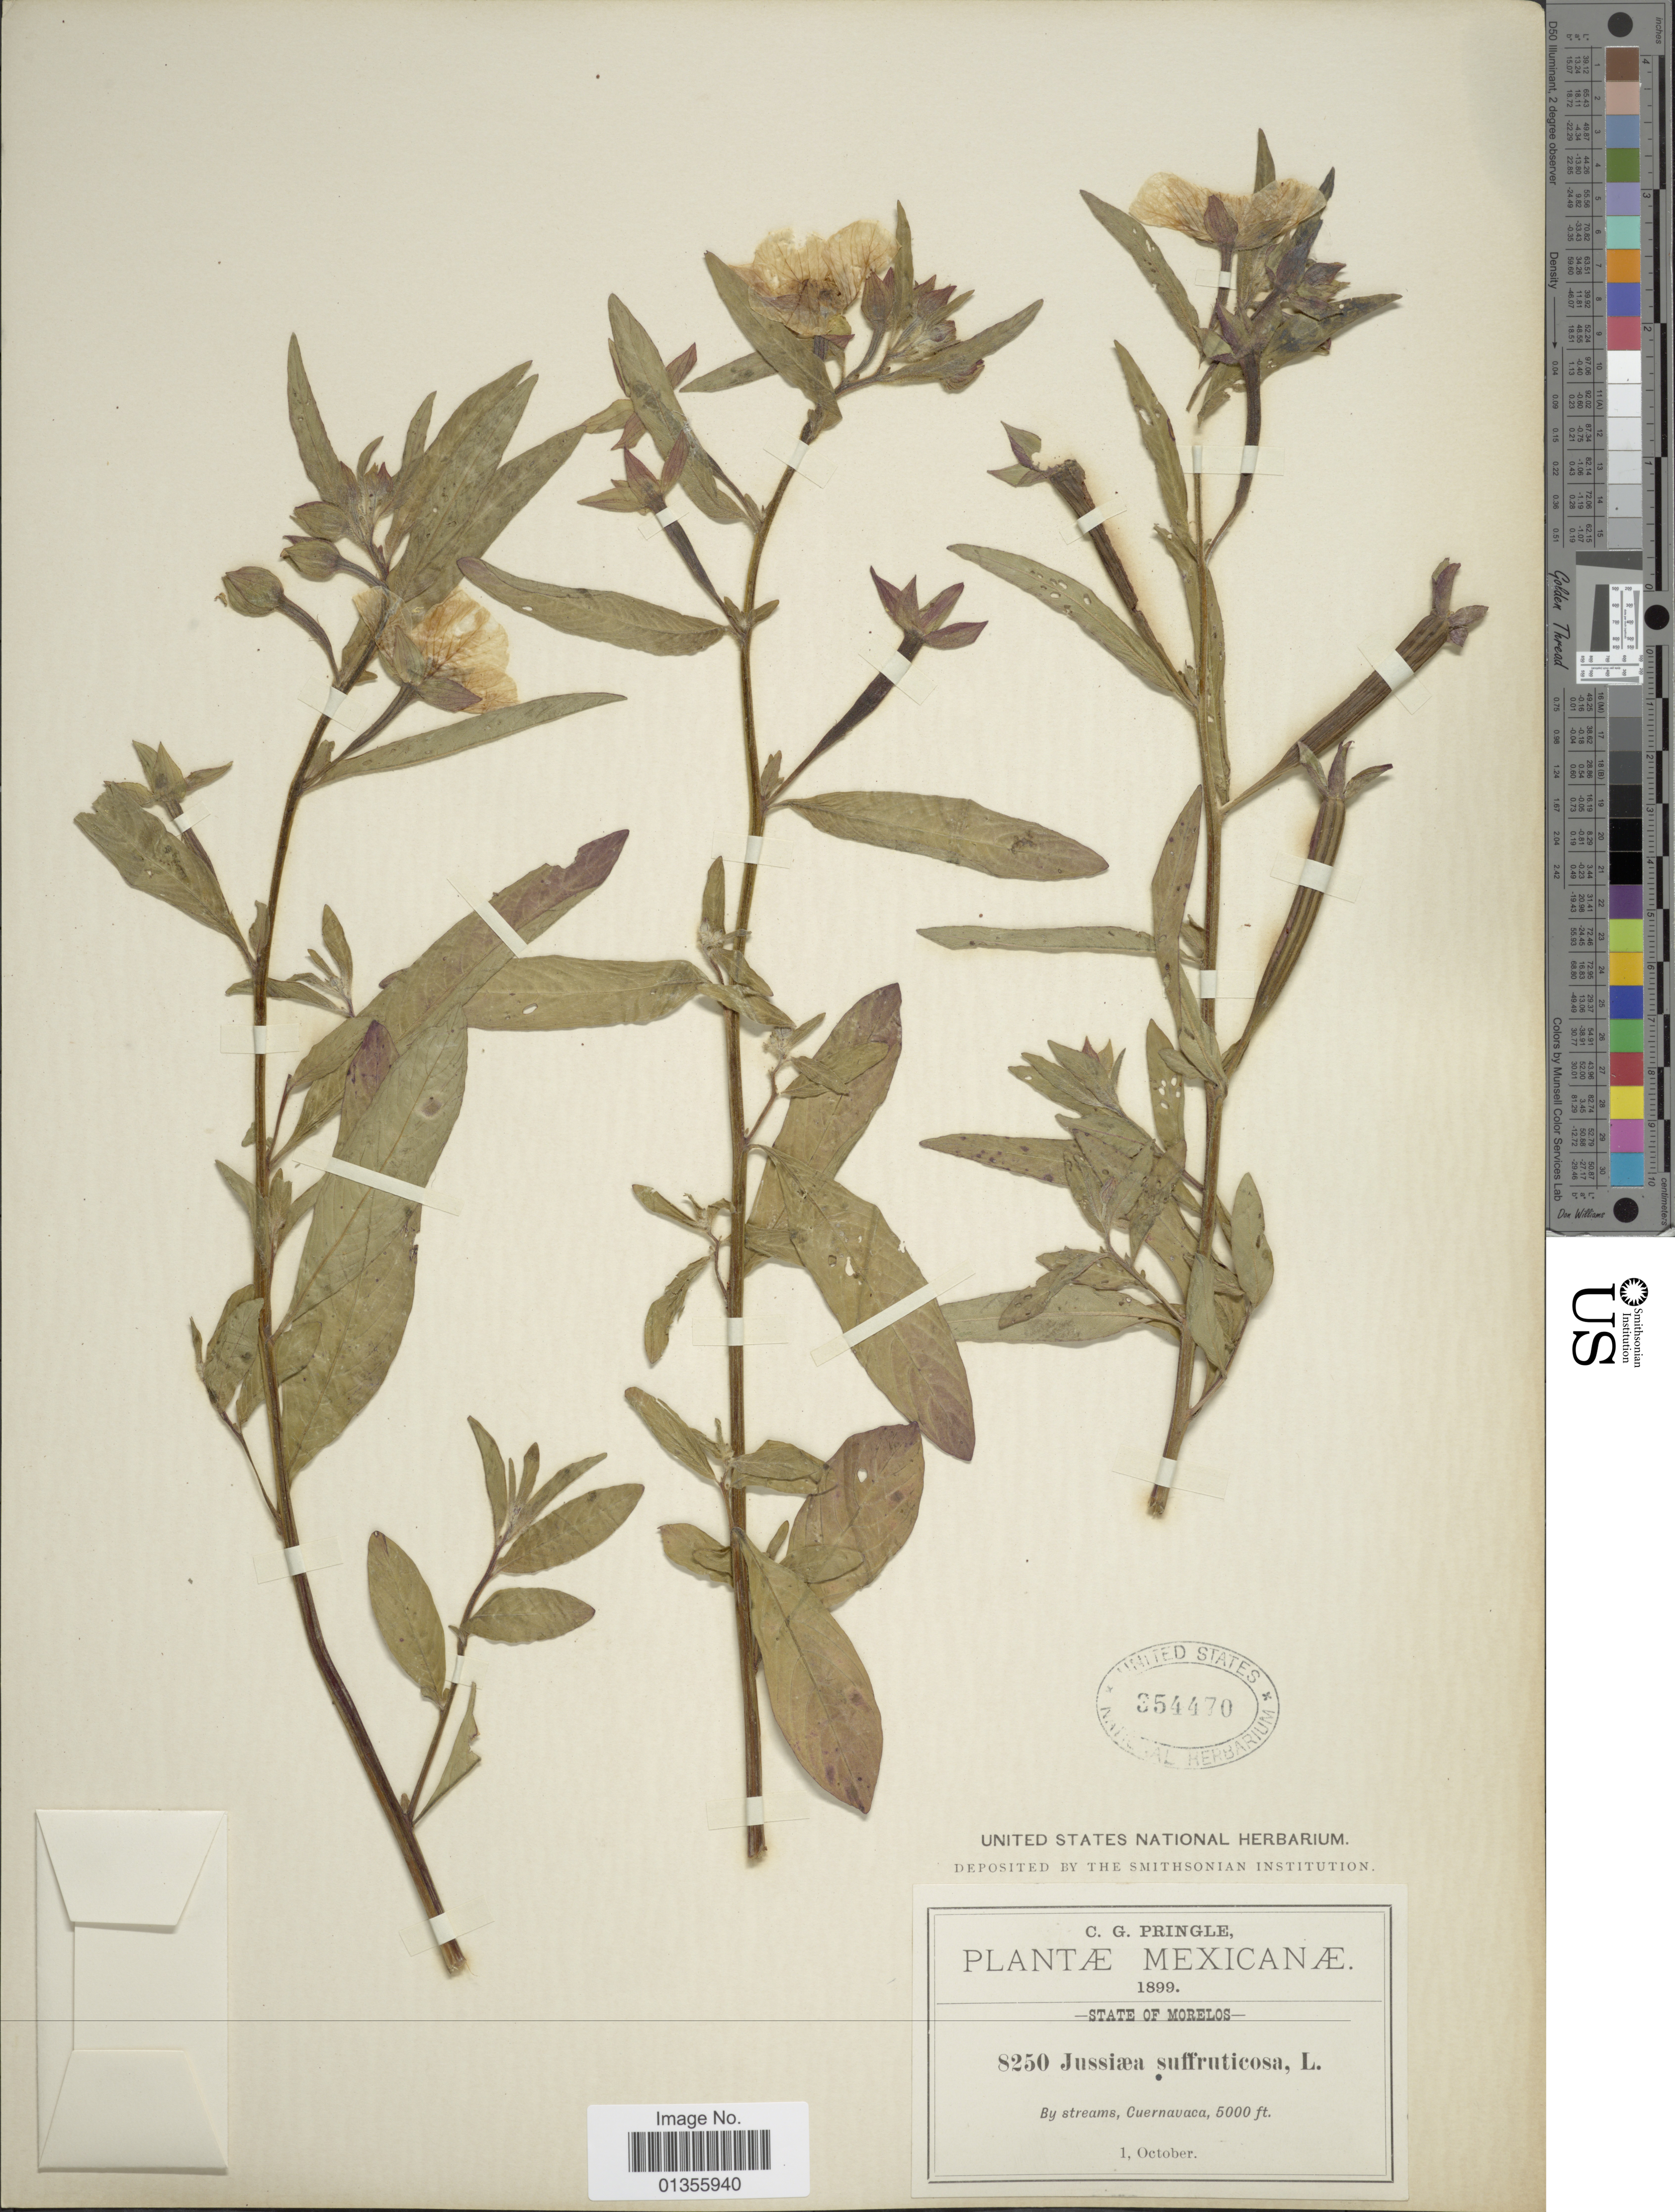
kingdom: Plantae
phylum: Tracheophyta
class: Magnoliopsida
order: Myrtales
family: Onagraceae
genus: Ludwigia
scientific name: Ludwigia octovalvis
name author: (Jacq.) P.H. Raven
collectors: C. G. Pringle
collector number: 8250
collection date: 1899-10-01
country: Mexico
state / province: Morelos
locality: By streams, Cuernavaca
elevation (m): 1524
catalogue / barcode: US 354470